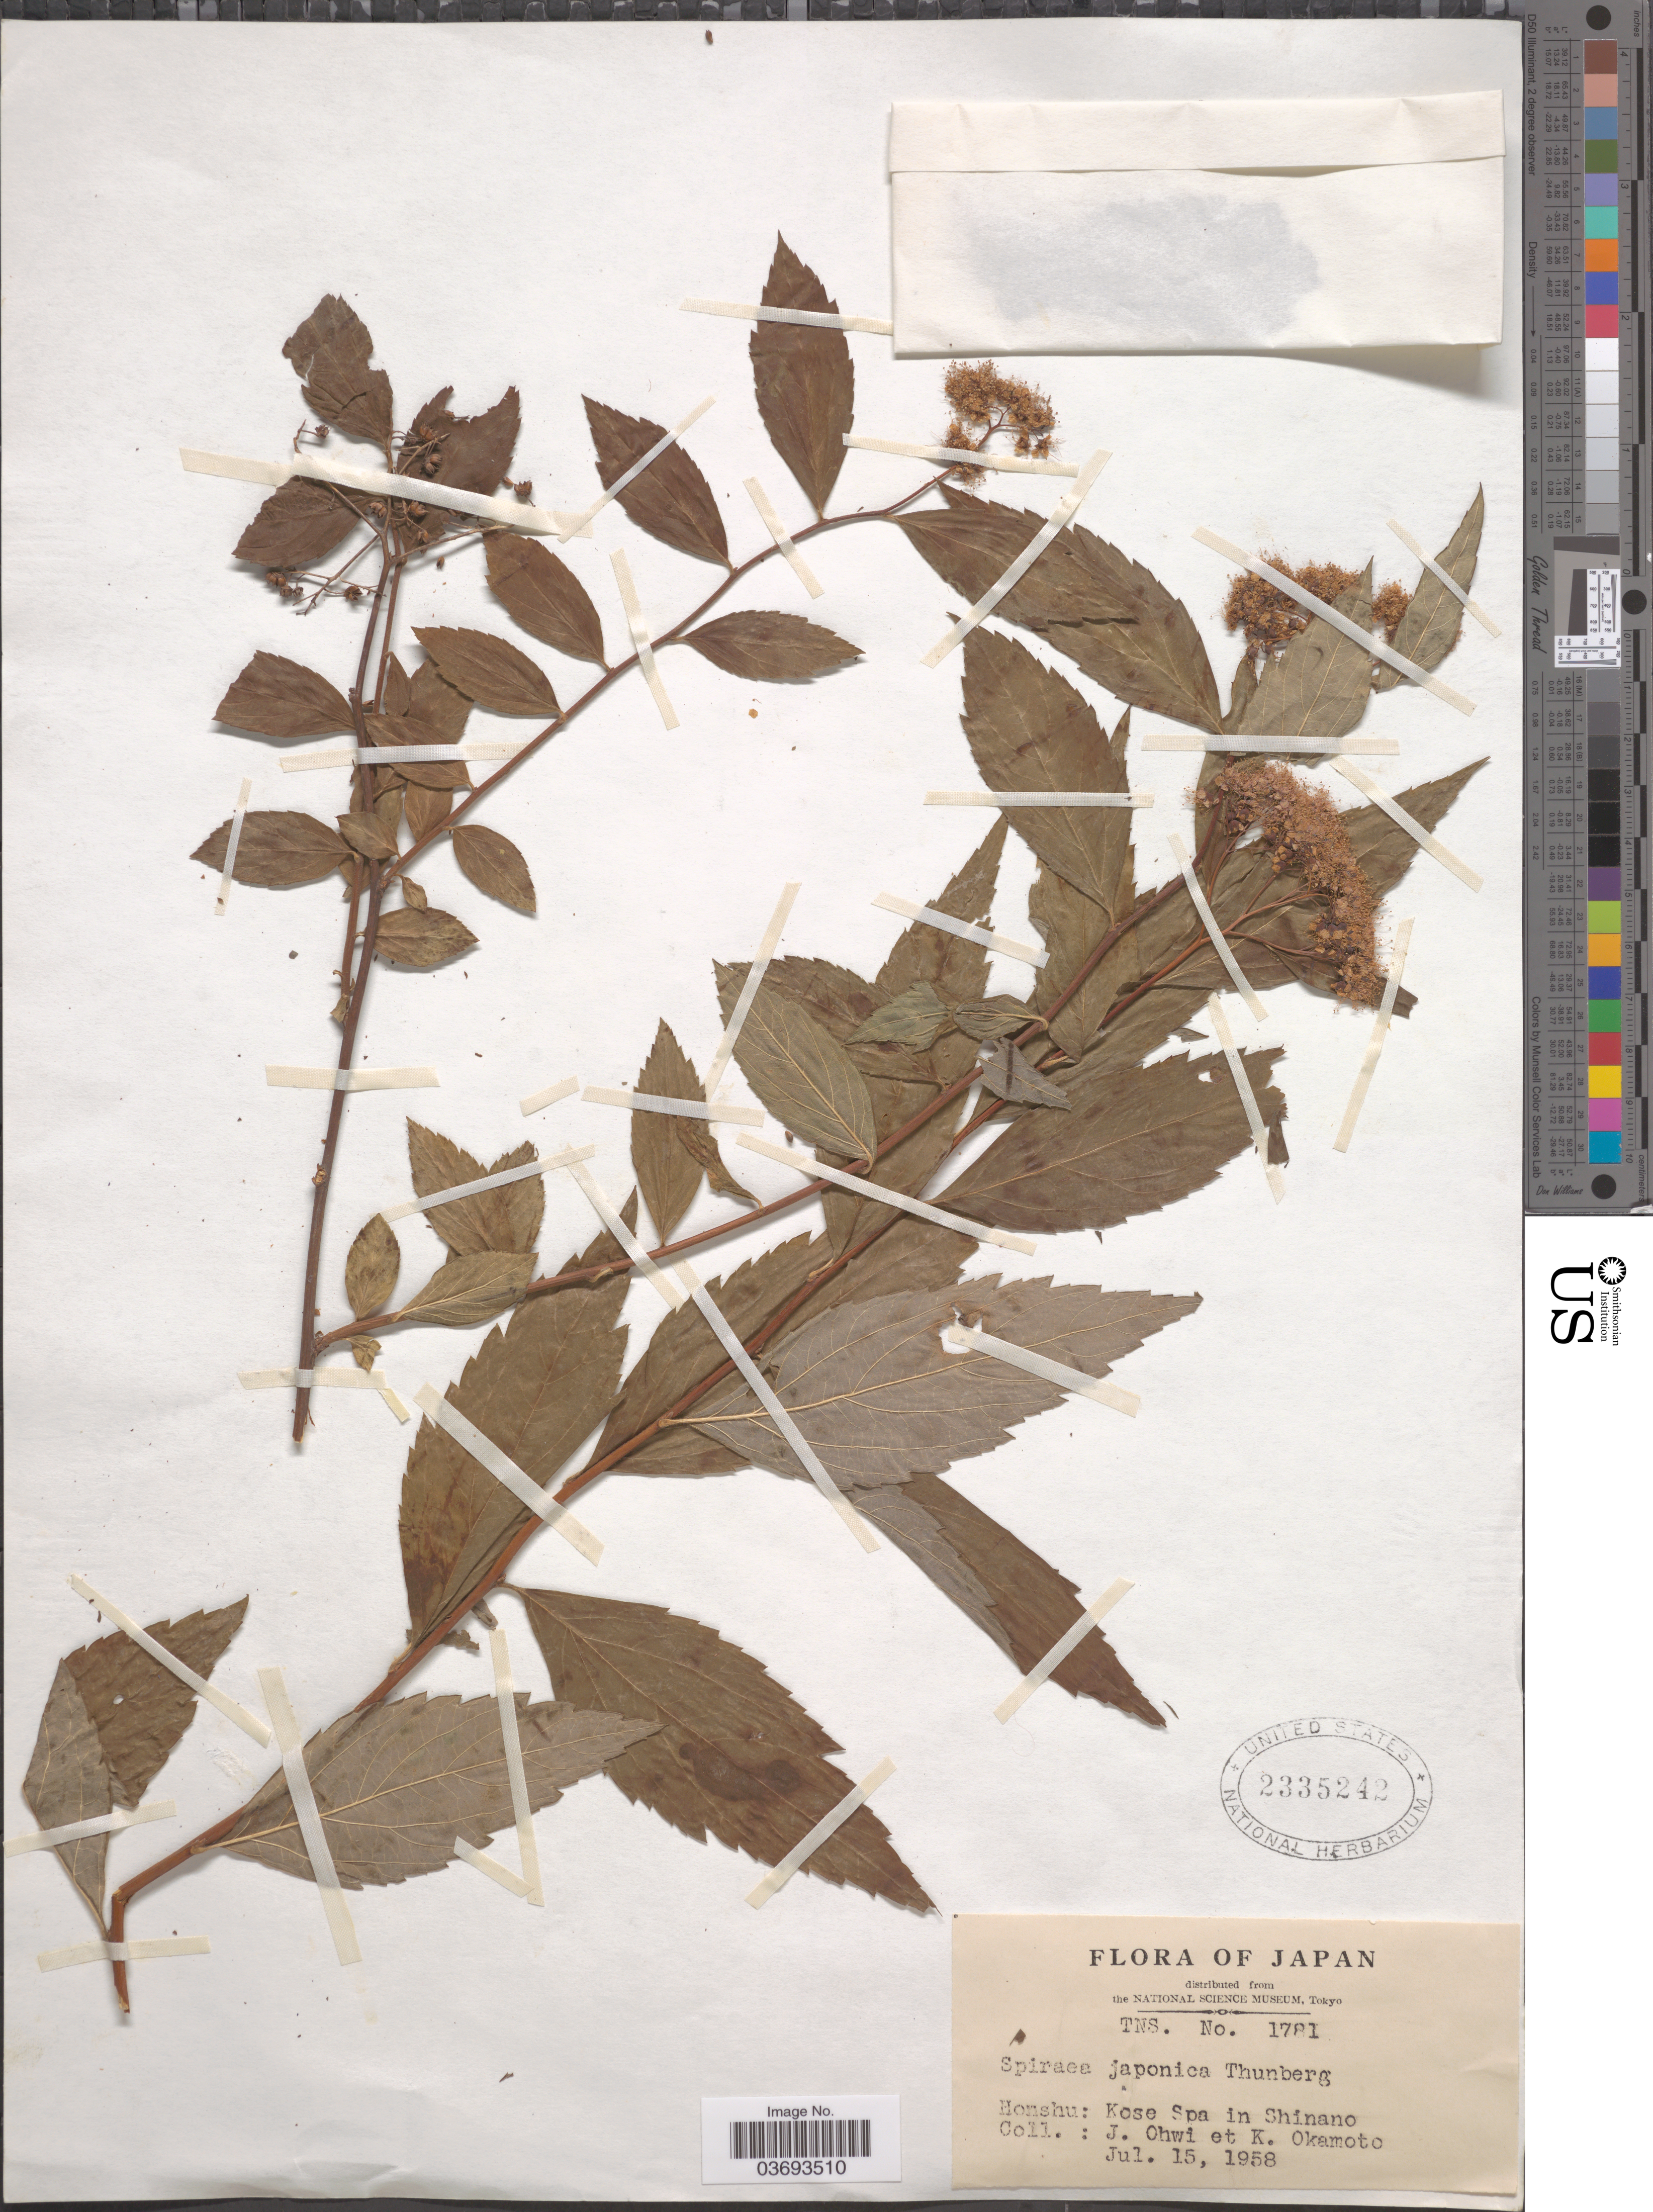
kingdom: Plantae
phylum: Tracheophyta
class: Magnoliopsida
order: Rosales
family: Rosaceae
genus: Spiraea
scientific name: Spiraea japonica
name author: L. f.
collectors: J. Ohwi & K. Okamoto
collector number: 1781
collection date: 1958-07-15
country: Japan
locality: Honshu: Kose Spa in Shinano.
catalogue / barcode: US 2335242